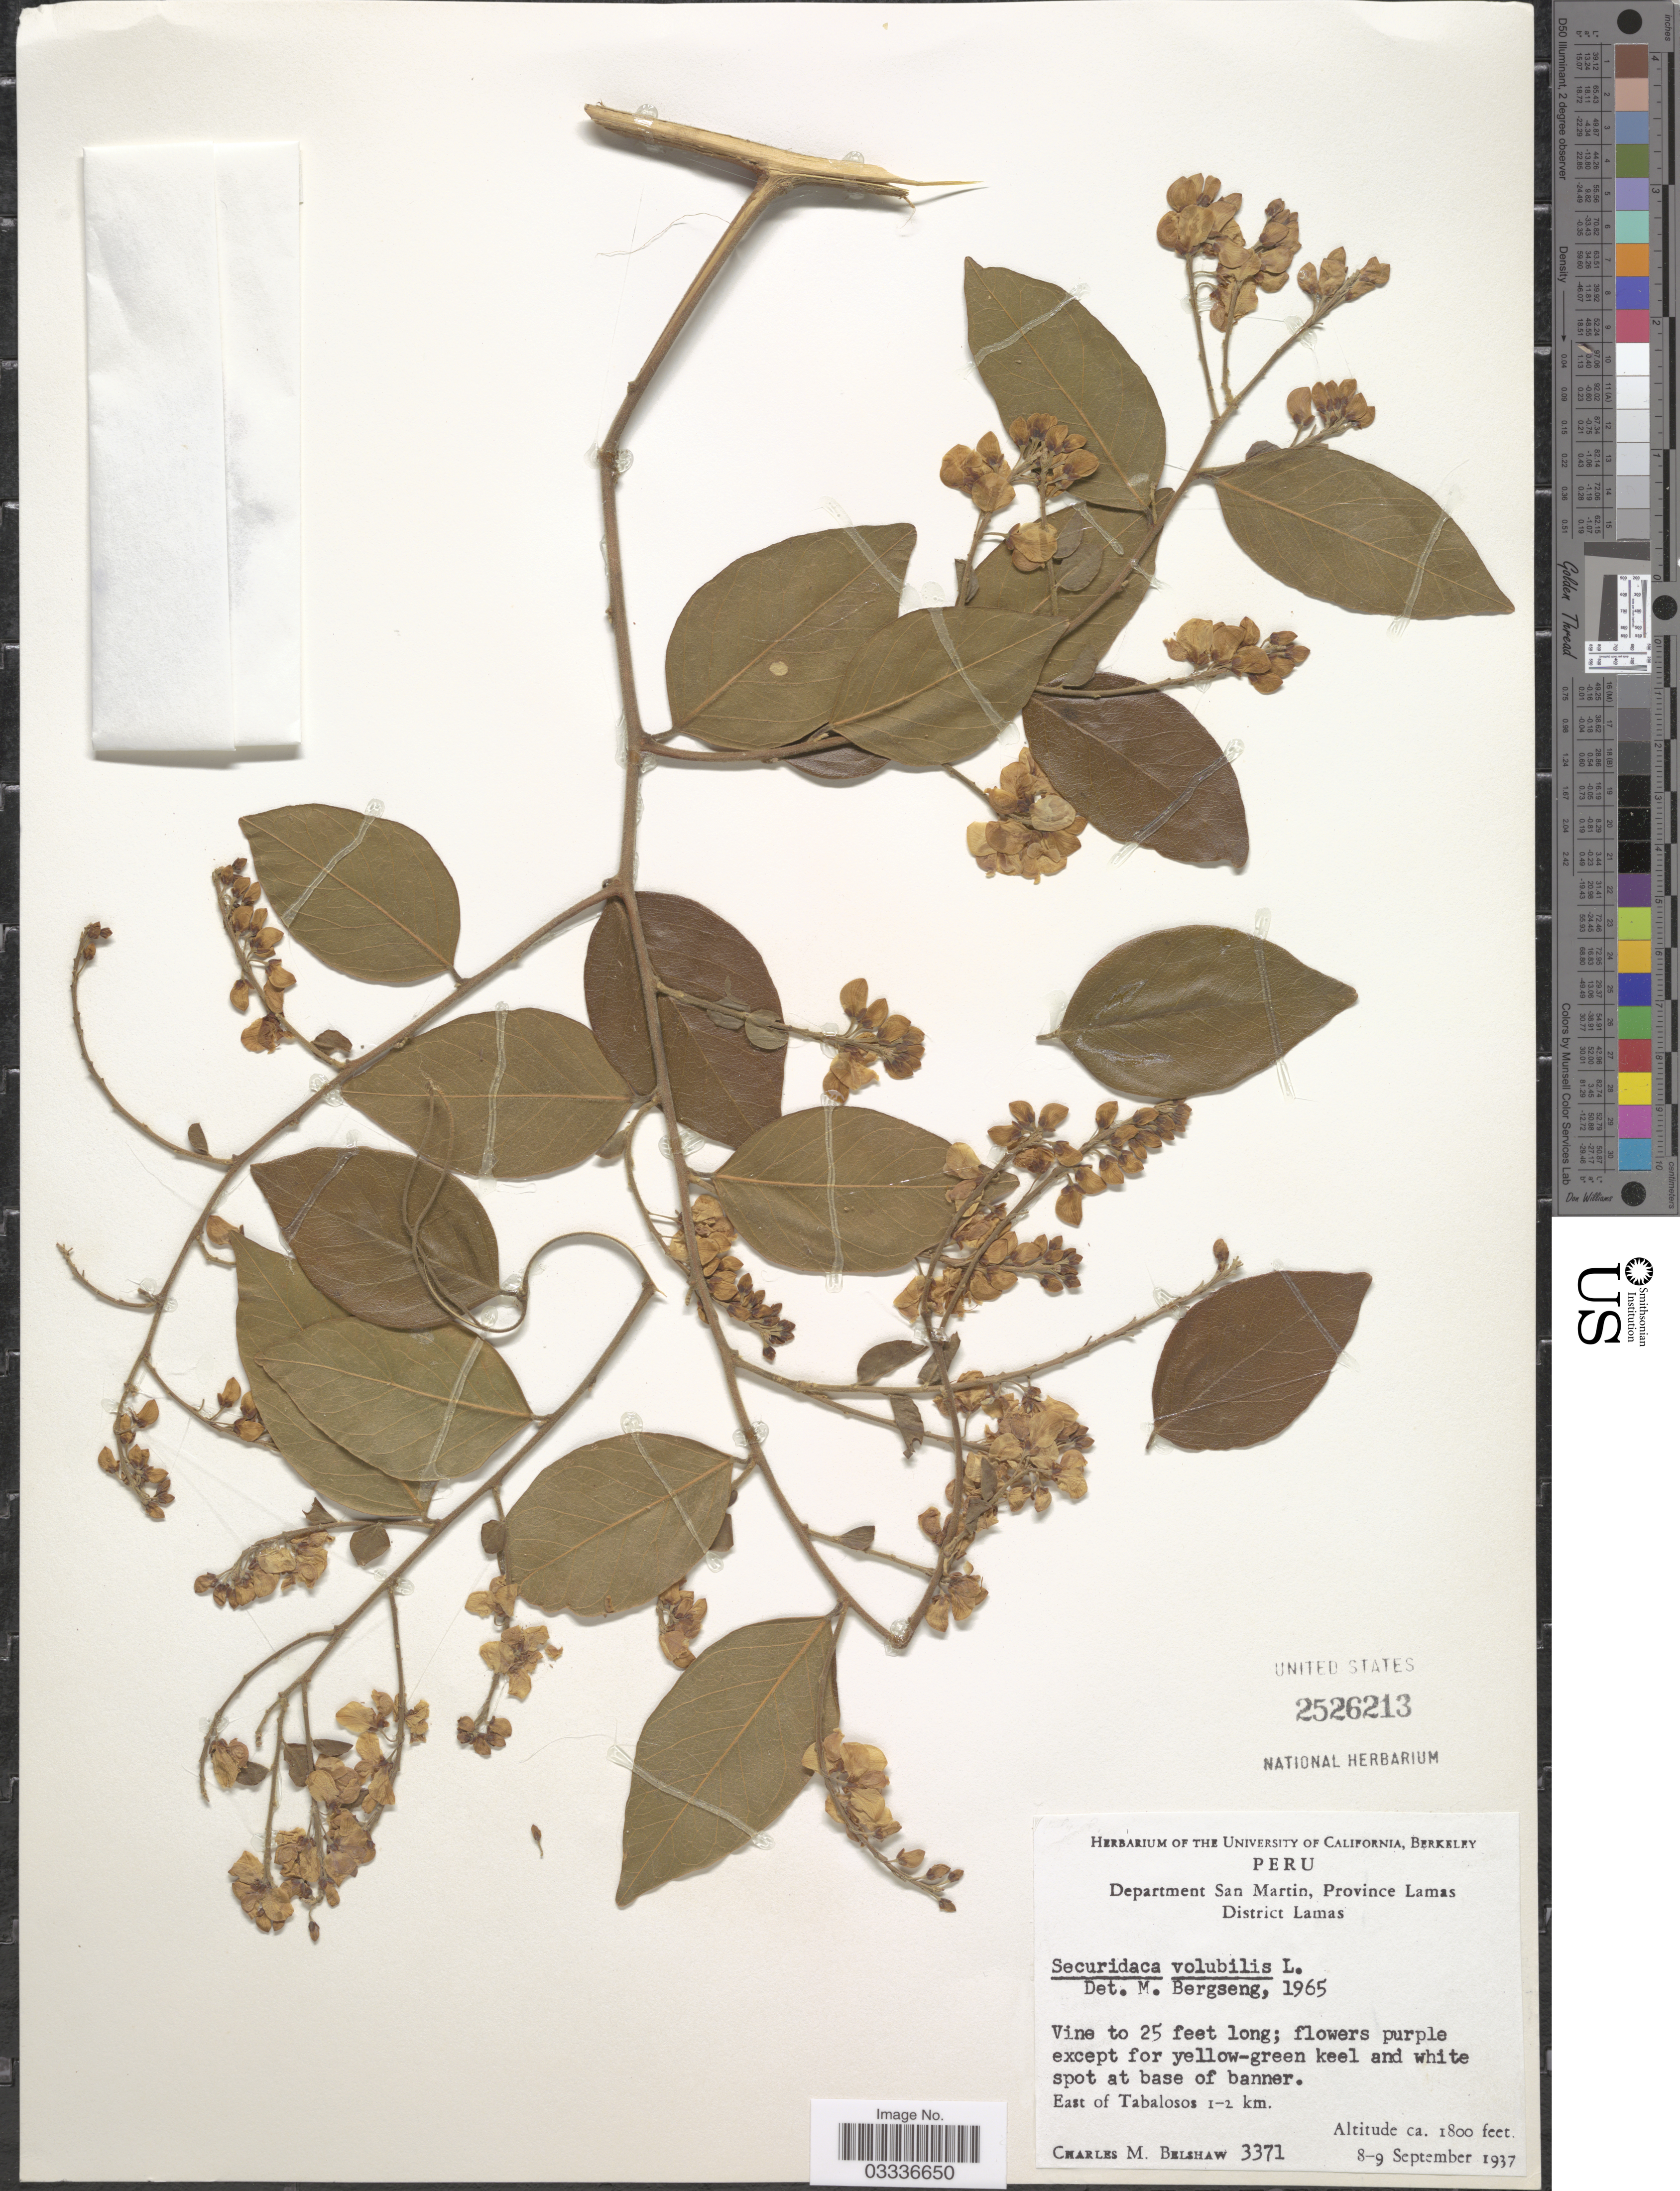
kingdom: Plantae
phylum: Tracheophyta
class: Magnoliopsida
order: Fabales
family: Polygalaceae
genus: Securidaca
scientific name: Securidaca volubilis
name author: L.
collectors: C. Shaw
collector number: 3371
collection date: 1937-09-08/1937-09-09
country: Peru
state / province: San Martín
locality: Department of San Martin, Province Lamas. District Lamas. East of Tabalosos 1-2 km.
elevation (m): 549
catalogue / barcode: US 2526213